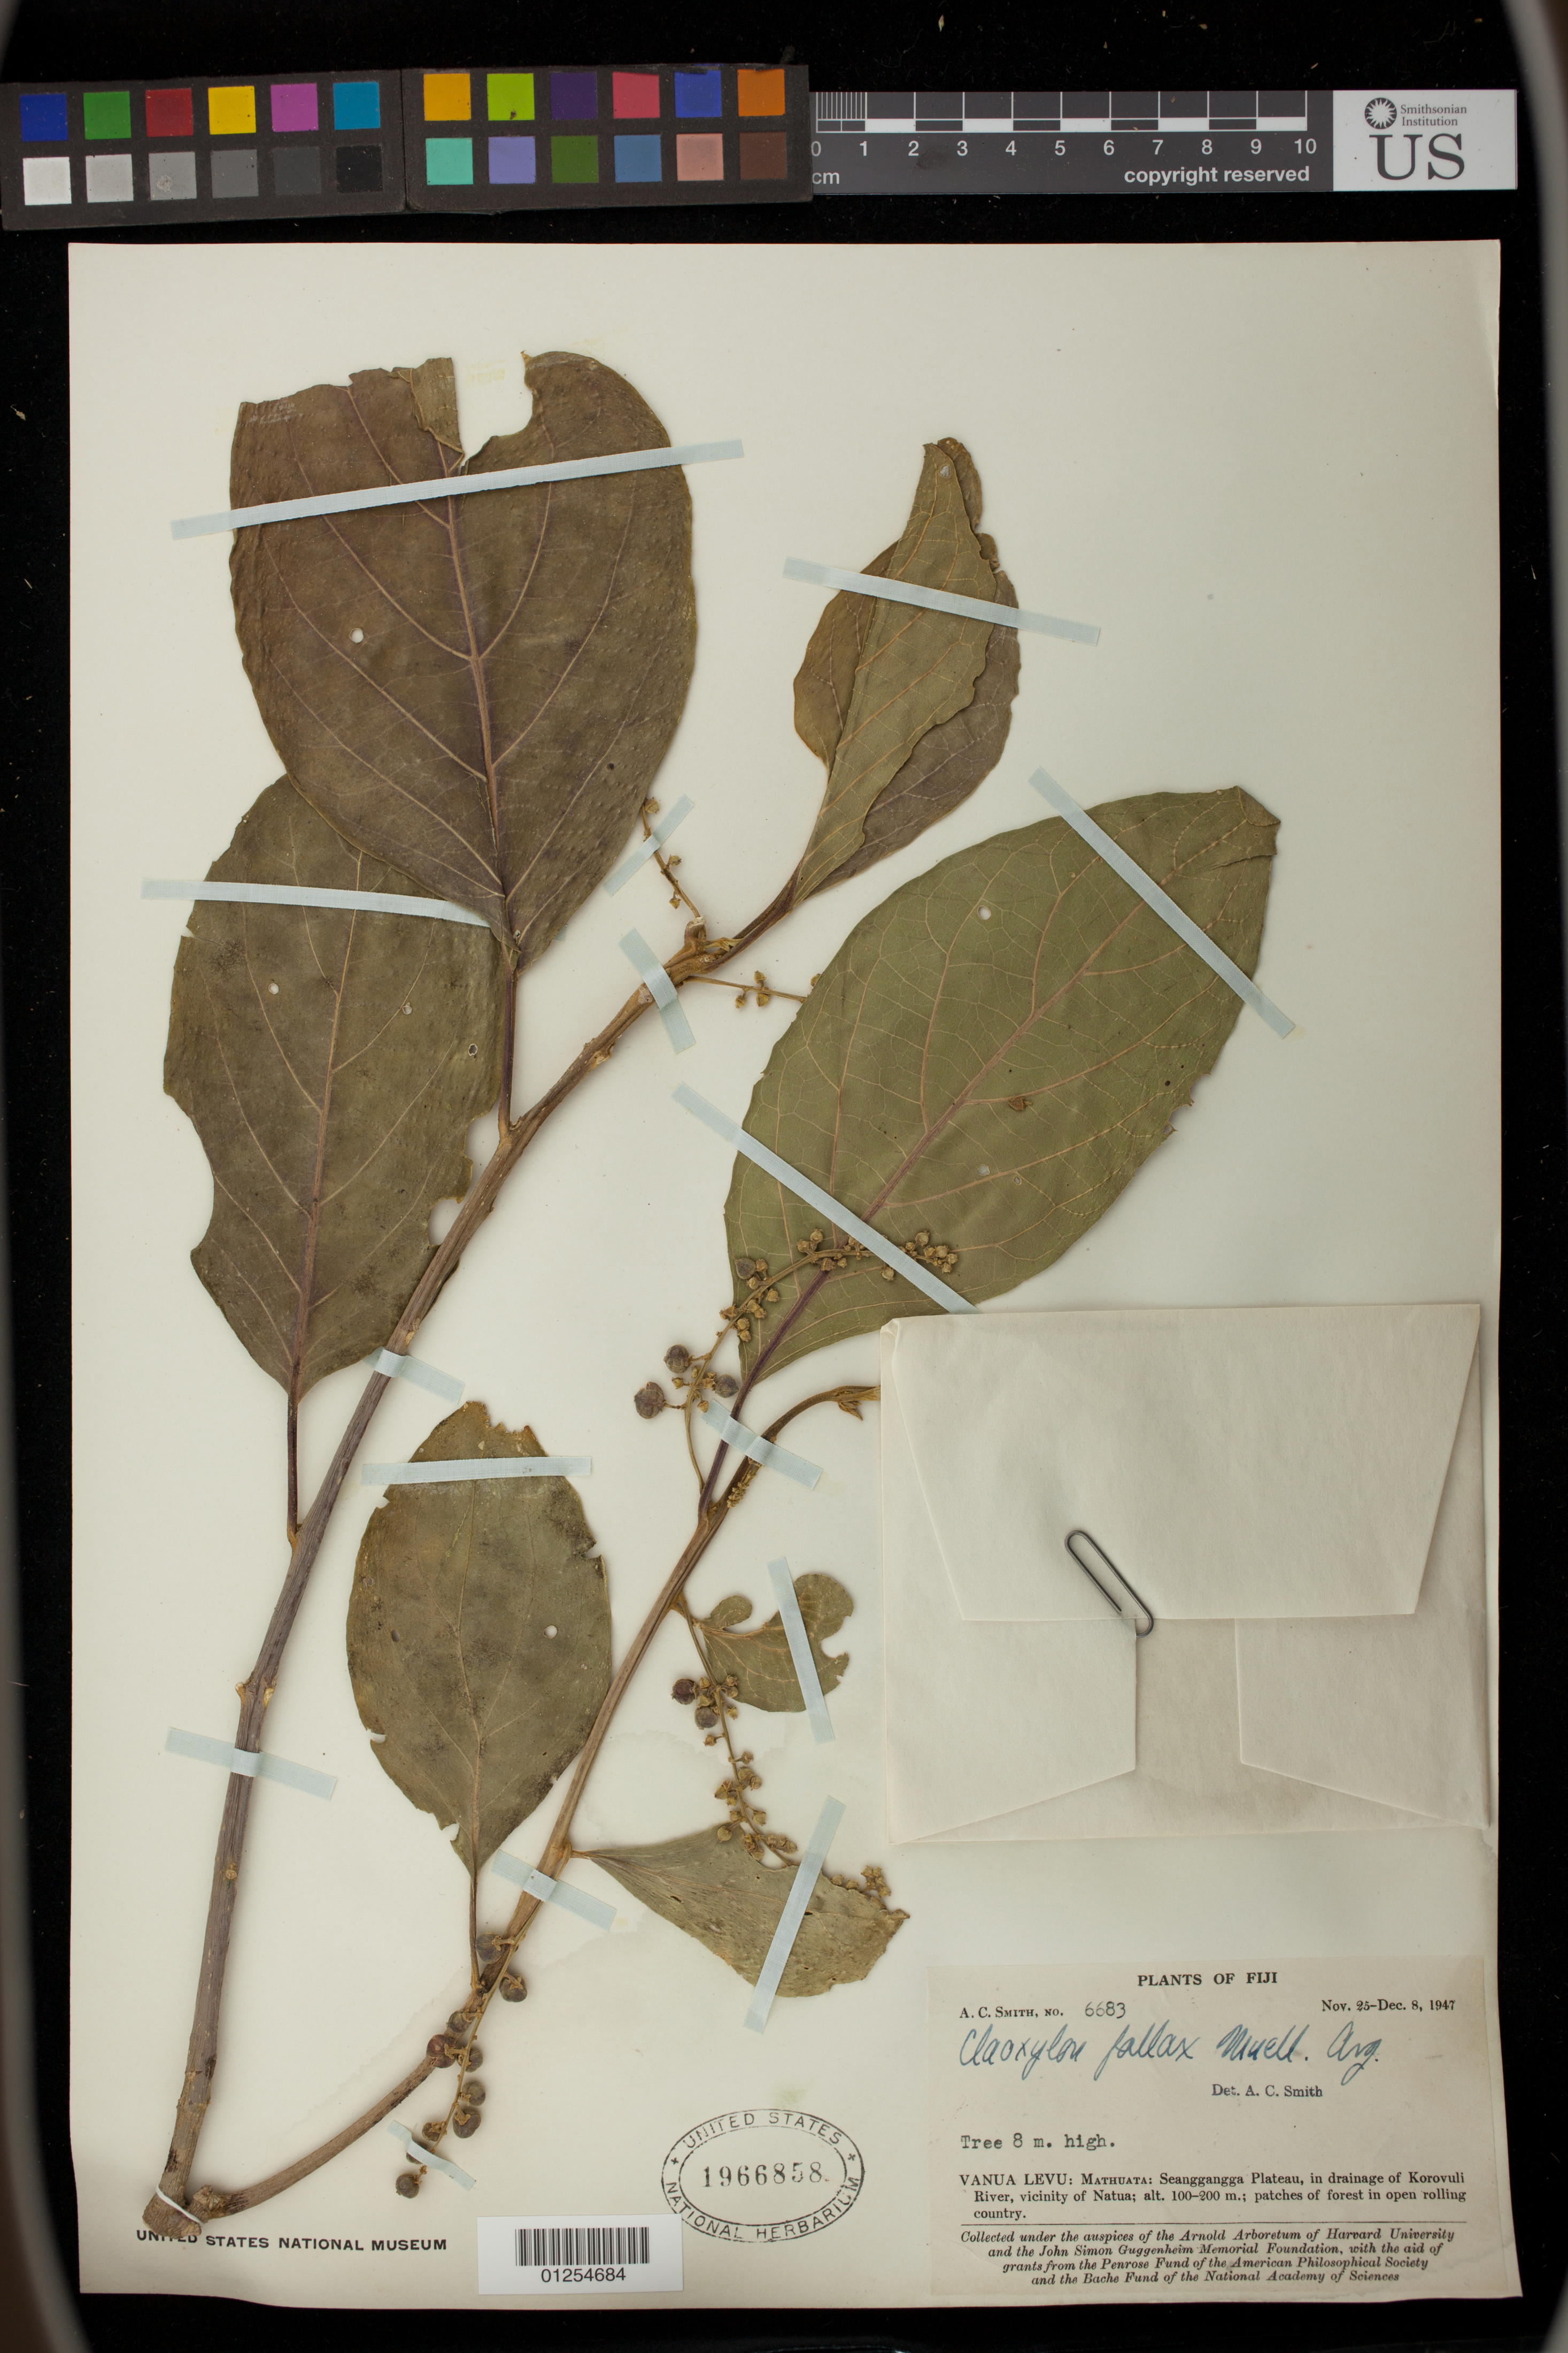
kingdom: Plantae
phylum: Tracheophyta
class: Magnoliopsida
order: Malpighiales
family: Euphorbiaceae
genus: Claoxylon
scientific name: Claoxylon fallax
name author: Müll. Arg.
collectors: A. C. Smith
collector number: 6683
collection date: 1947-11-25/1947-12-08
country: Fiji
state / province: Northern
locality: Vanua Levu: Mathuata: Seanggangga Plateau, in drainage of Korovuli River, vicinity of Natua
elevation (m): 100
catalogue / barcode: US 1966858